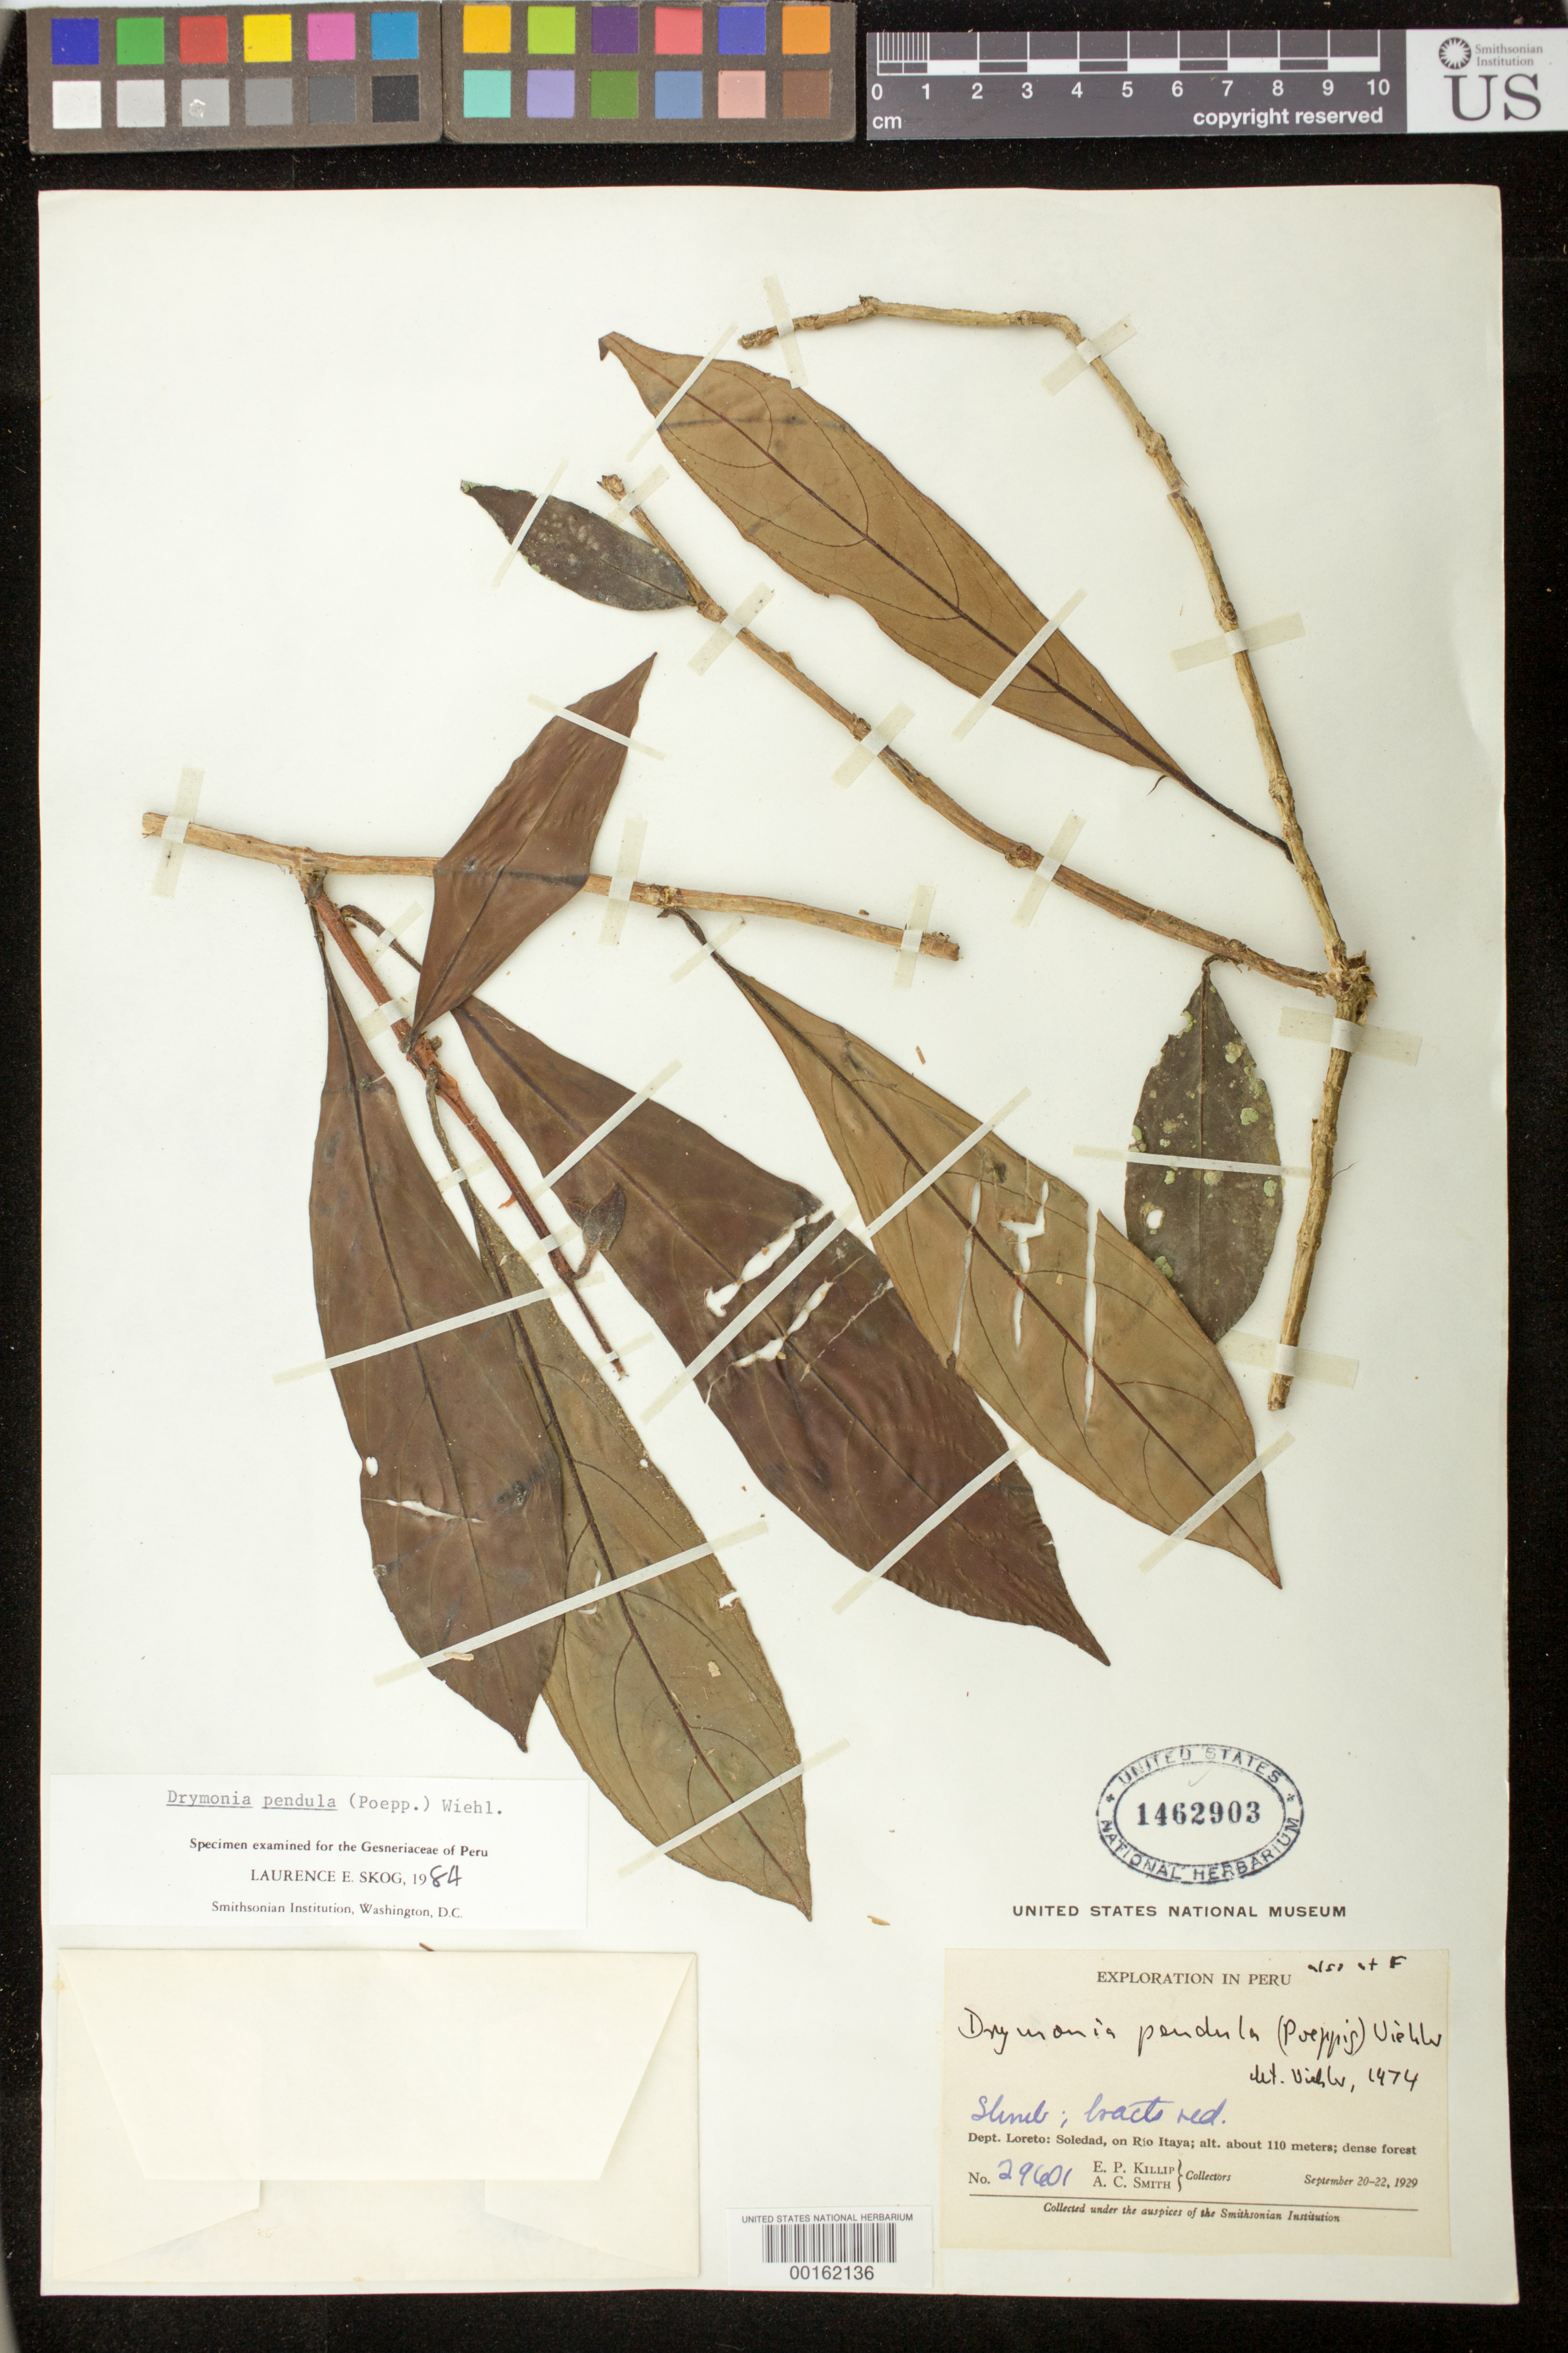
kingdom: Plantae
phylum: Tracheophyta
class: Magnoliopsida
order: Lamiales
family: Gesneriaceae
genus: Drymonia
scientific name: Drymonia pendula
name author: (Poepp.) Wiehler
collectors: E. P. Killip & A. C. Smith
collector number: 29601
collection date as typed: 20-22 Sep 1929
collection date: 1929-09-20/1929-09-22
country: Peru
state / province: Loreto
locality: Soledad, on Rio Itaya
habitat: Dense forest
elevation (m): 110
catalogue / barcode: US 1462903